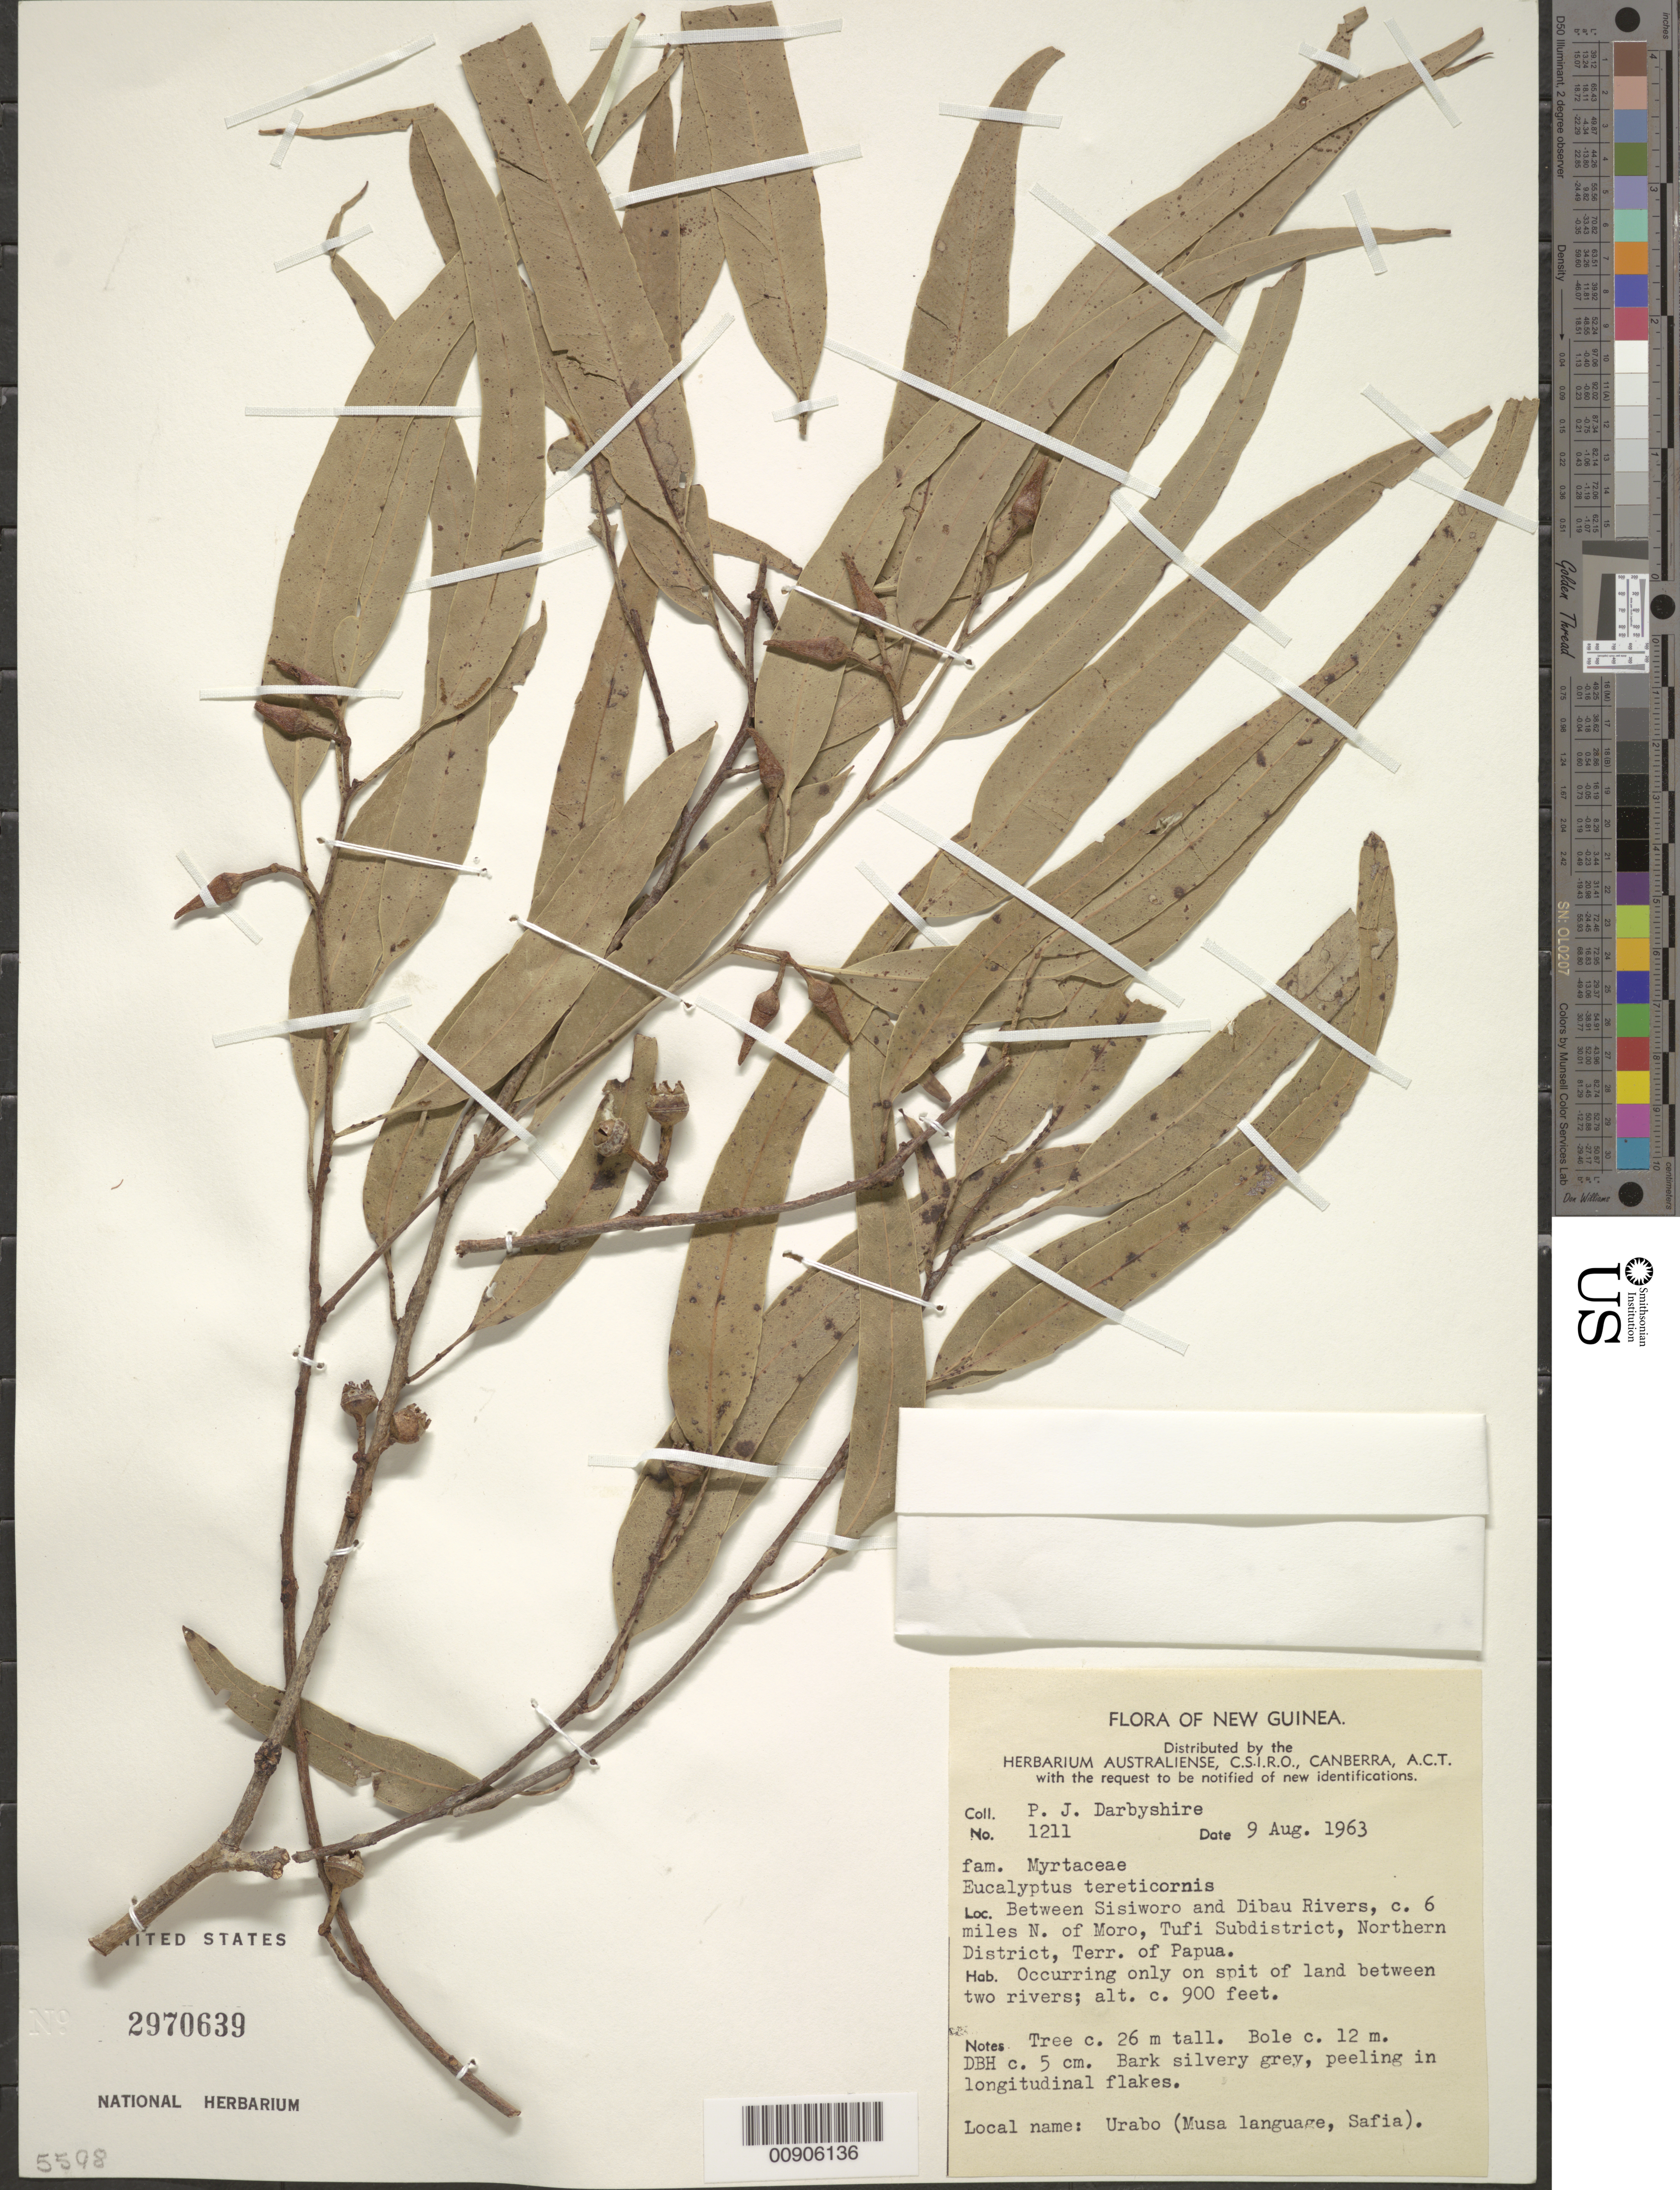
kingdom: Plantae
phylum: Tracheophyta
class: Magnoliopsida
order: Myrtales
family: Myrtaceae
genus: Eucalyptus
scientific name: Eucalyptus tereticornis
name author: Sm.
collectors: P. Darbyshire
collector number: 1211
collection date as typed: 09 Aug 1963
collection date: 1963-08-09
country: Papua New Guinea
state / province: Northern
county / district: Tufi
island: New Guinea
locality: Tufi sub-dist., between Sisiworo and Dibau Rivers, c. 6 miles N. of Moro.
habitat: Occuring only on spit of land between two rivers.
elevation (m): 274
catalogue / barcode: US 2970639